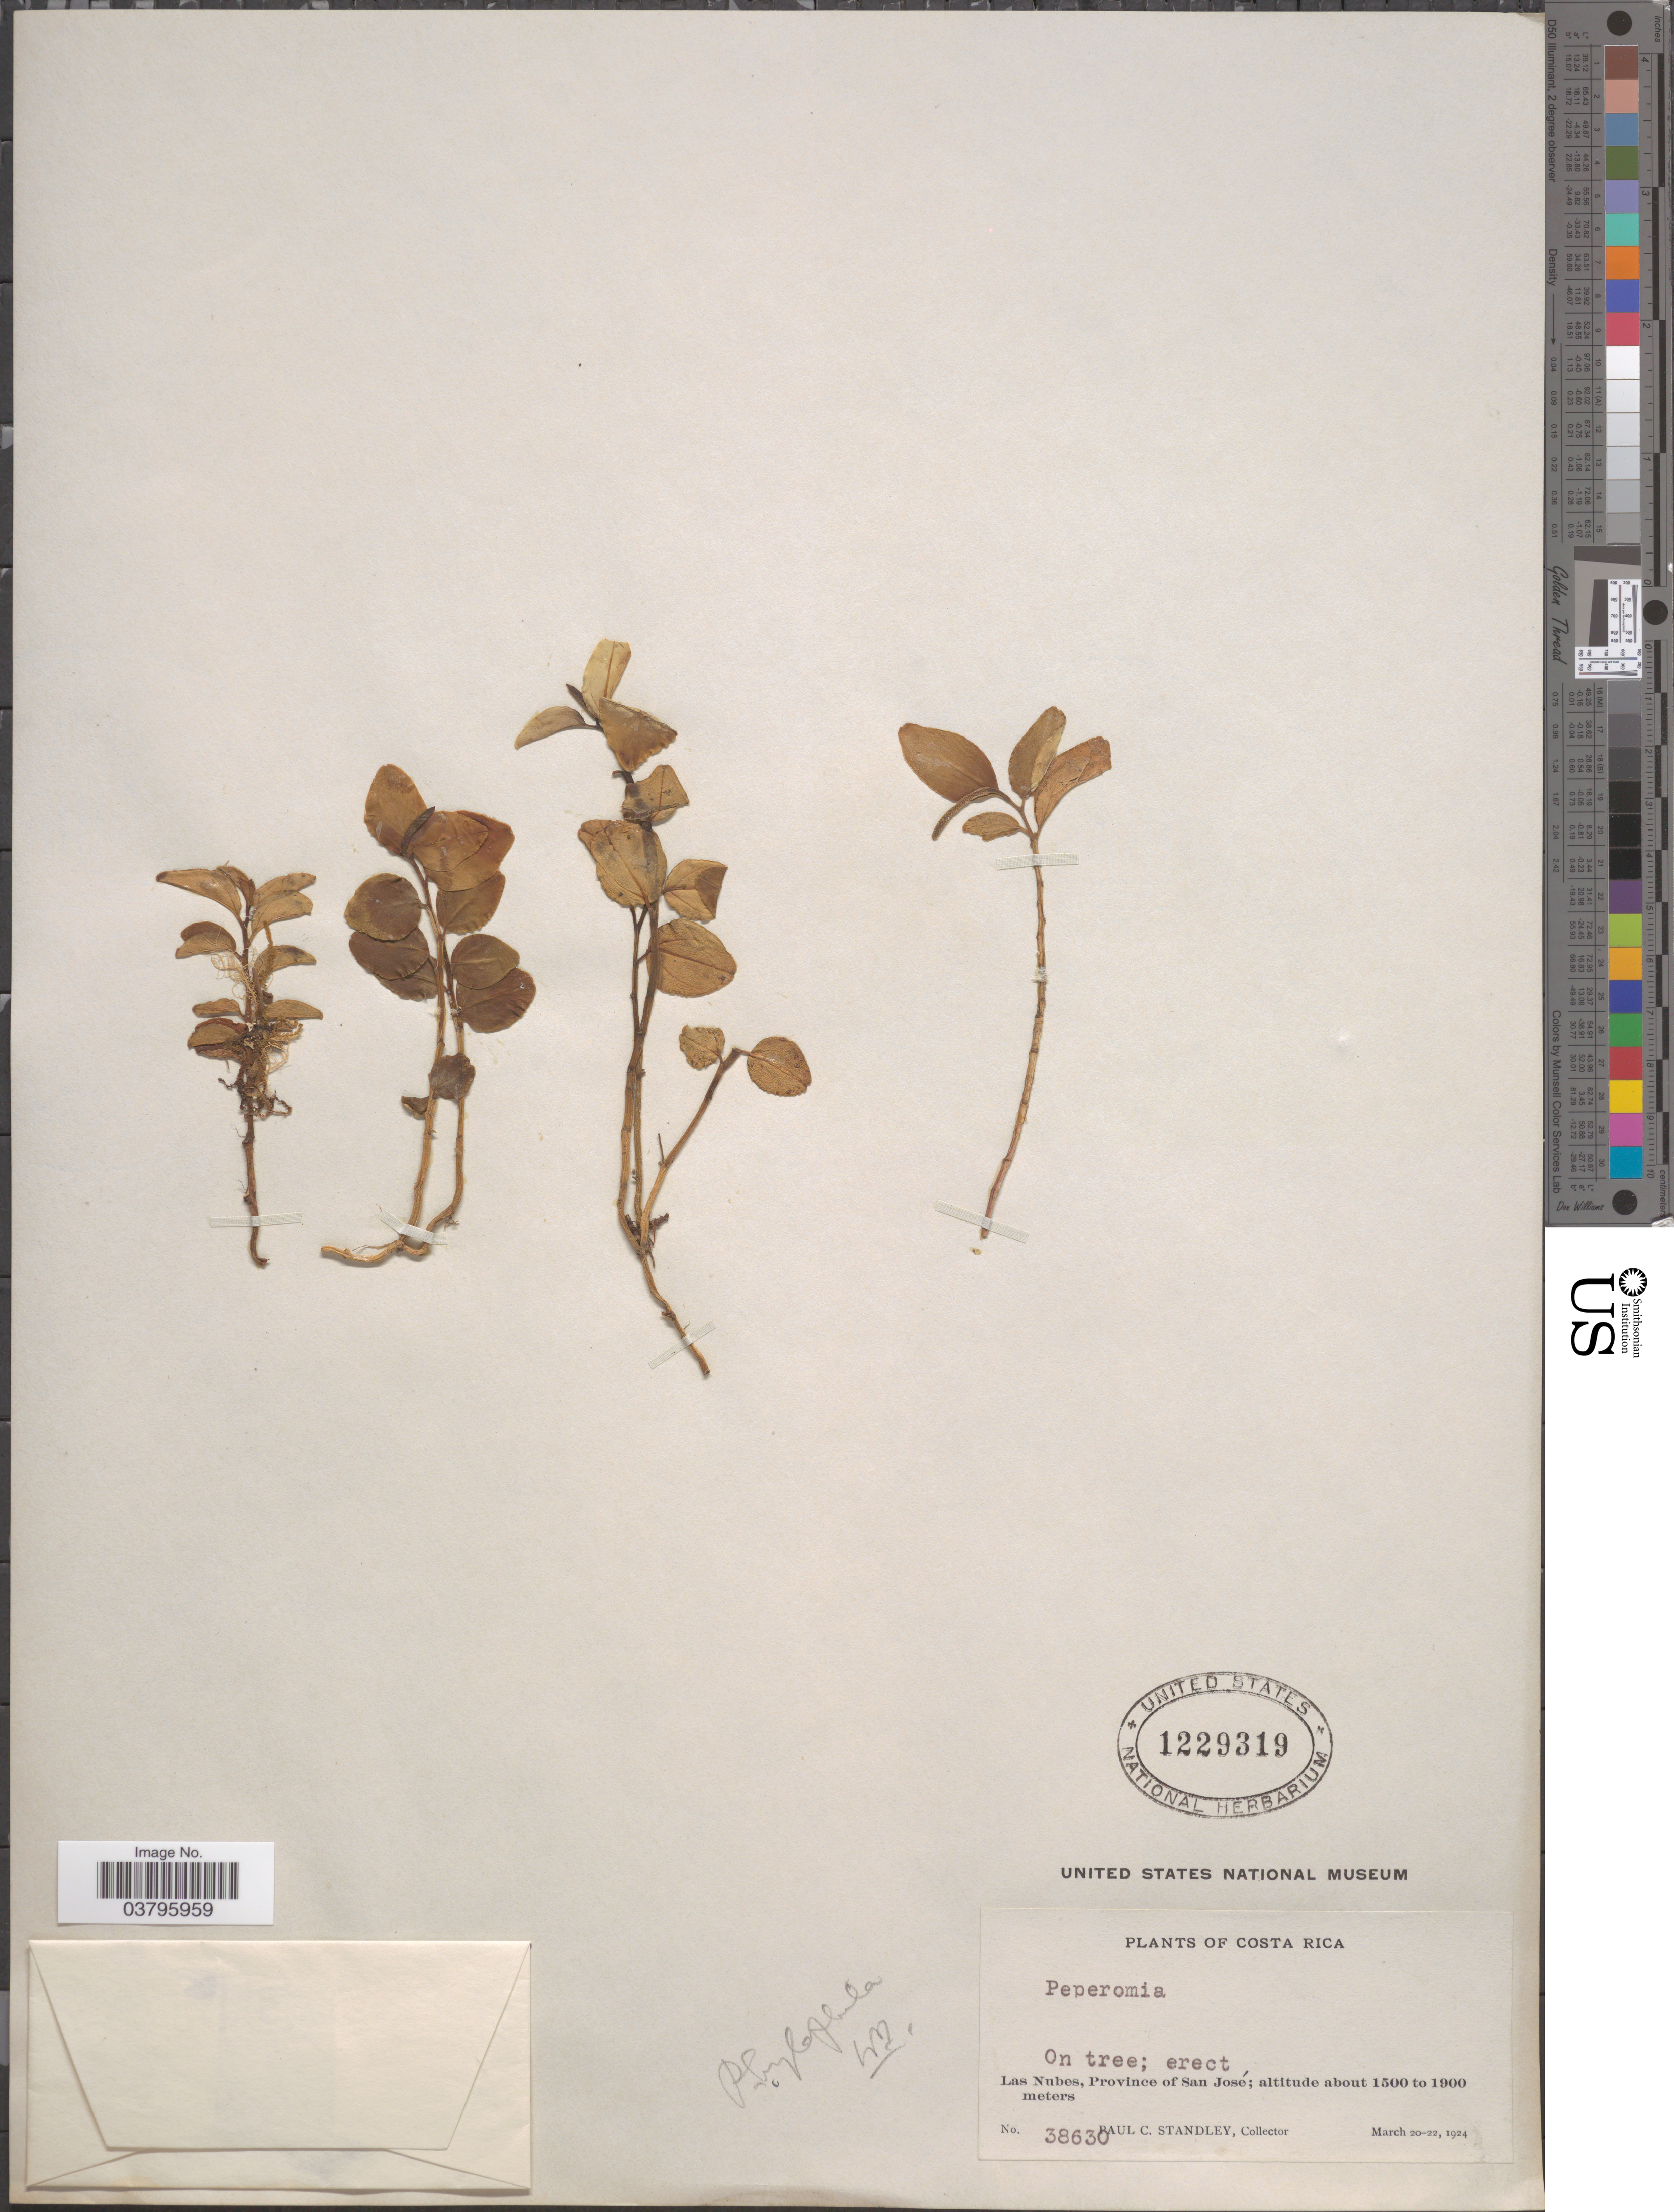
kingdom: Plantae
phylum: Tracheophyta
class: Magnoliopsida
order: Piperales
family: Piperaceae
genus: Peperomia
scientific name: Peperomia tenuipes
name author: Trel.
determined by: Jiménez, José Estaban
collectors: P. C. Standley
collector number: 38630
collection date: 1924-03-20/1924-03-22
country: Costa Rica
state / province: San José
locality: Las Nubes.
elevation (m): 1500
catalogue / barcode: US 1229319